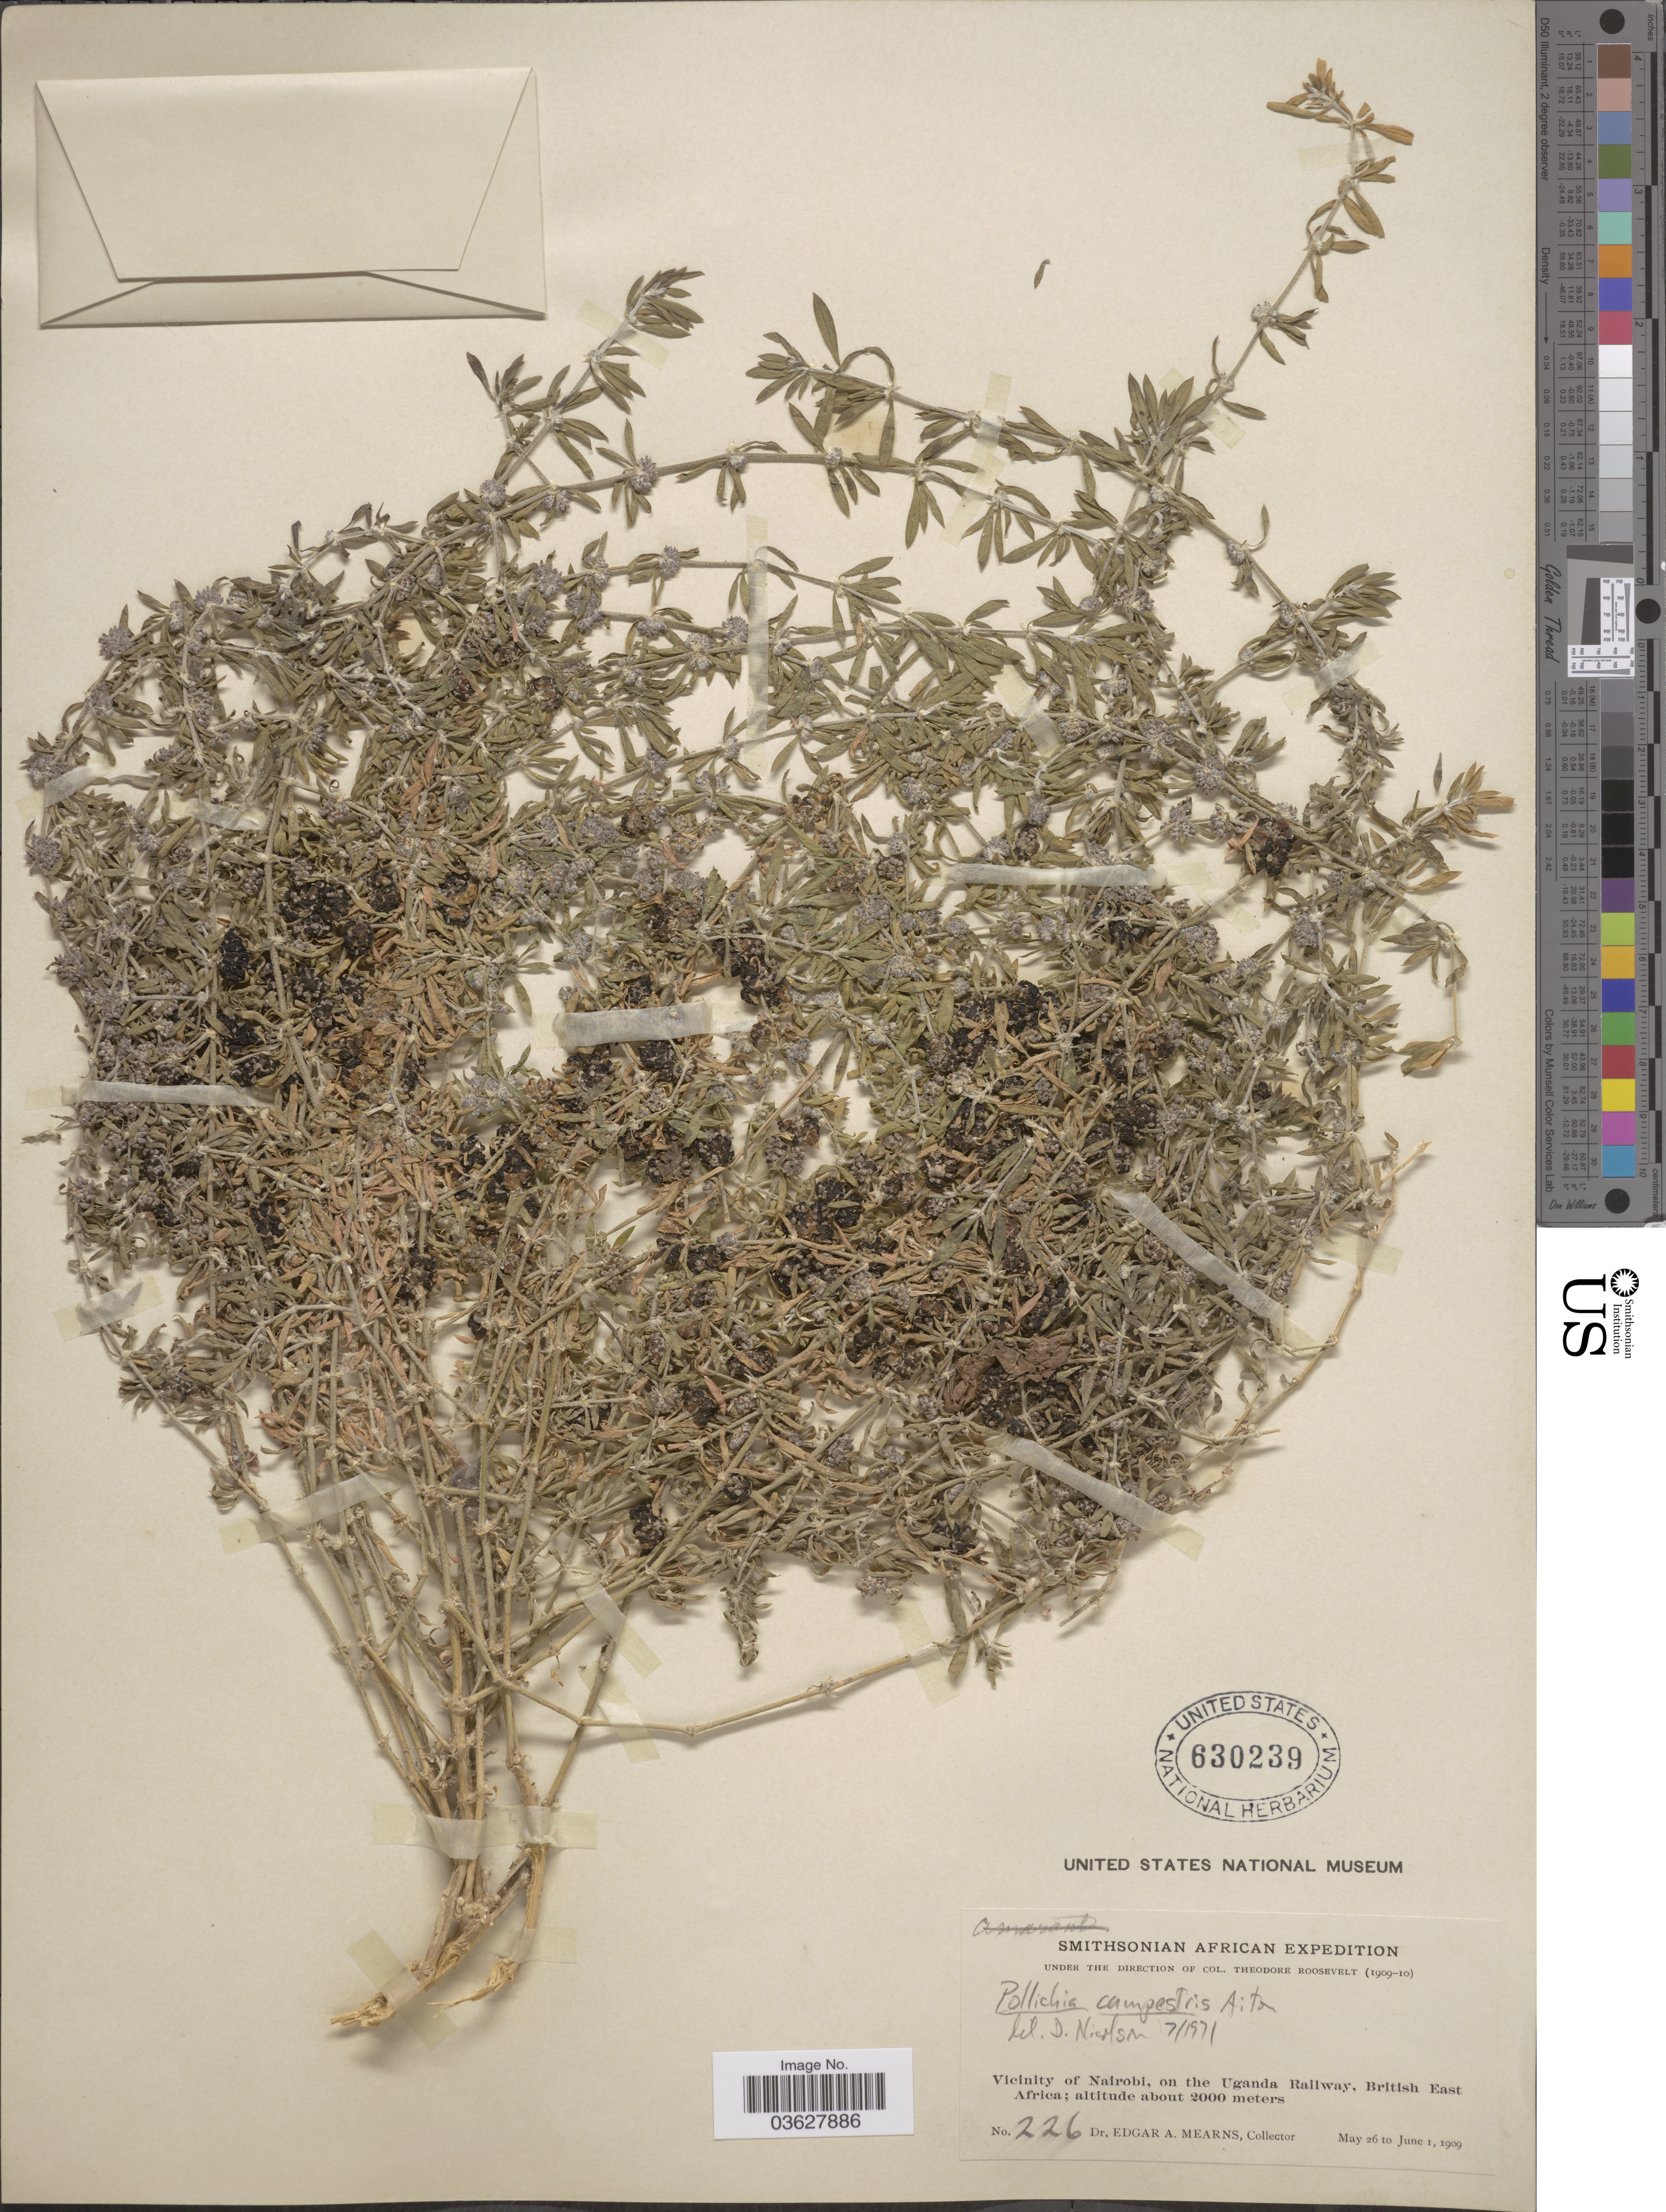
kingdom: Plantae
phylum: Tracheophyta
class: Magnoliopsida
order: Caryophyllales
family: Caryophyllaceae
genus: Pollichia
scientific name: Pollichia campestris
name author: Aiton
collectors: E. A. Mearns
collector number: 226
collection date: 1909-05-26/1909-06-01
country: Kenya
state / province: Nairobi Area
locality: Vicinity of Nairobi, on the Uganda Railway, British East Africa.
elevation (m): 2000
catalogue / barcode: US 630239